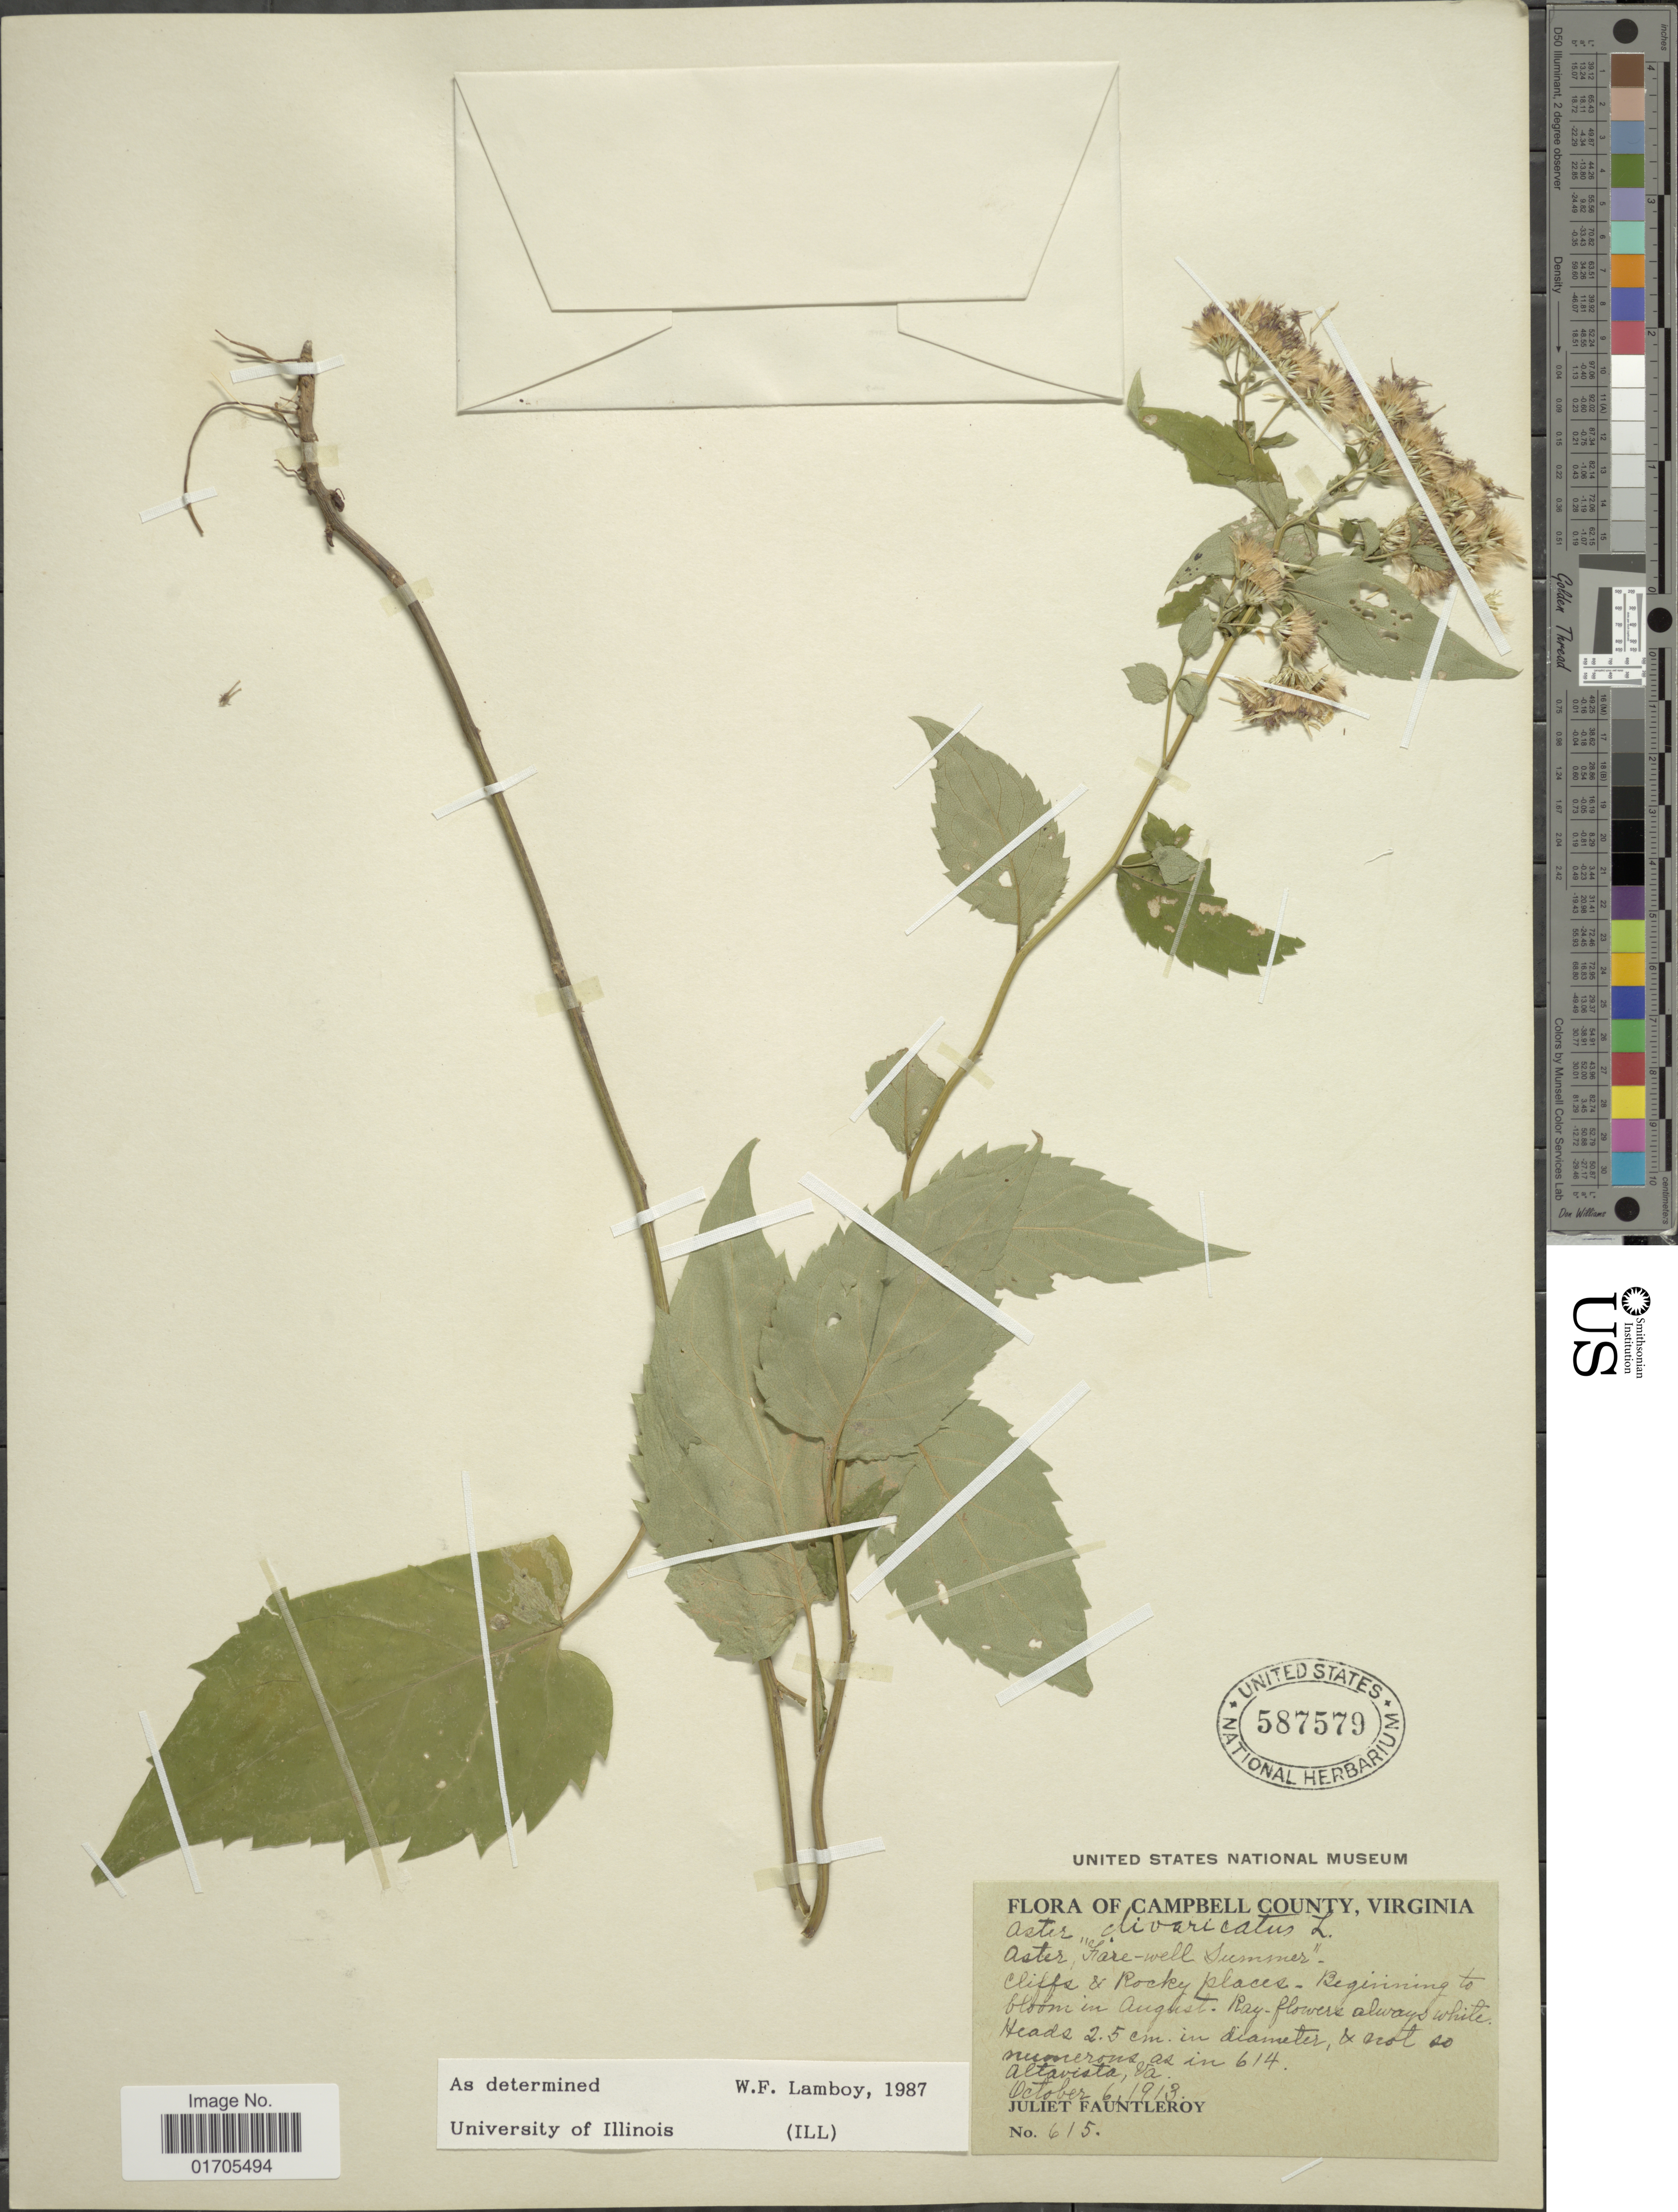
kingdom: Plantae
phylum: Tracheophyta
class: Magnoliopsida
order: Asterales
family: Asteraceae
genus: Eurybia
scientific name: Eurybia divaricata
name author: (L.) G.L. Nesom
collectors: J. Fauntleroy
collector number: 615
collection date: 1913-10-06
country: United States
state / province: Virginia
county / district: Campbell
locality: Campbell County, Virginia. Altavista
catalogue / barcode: US 587579